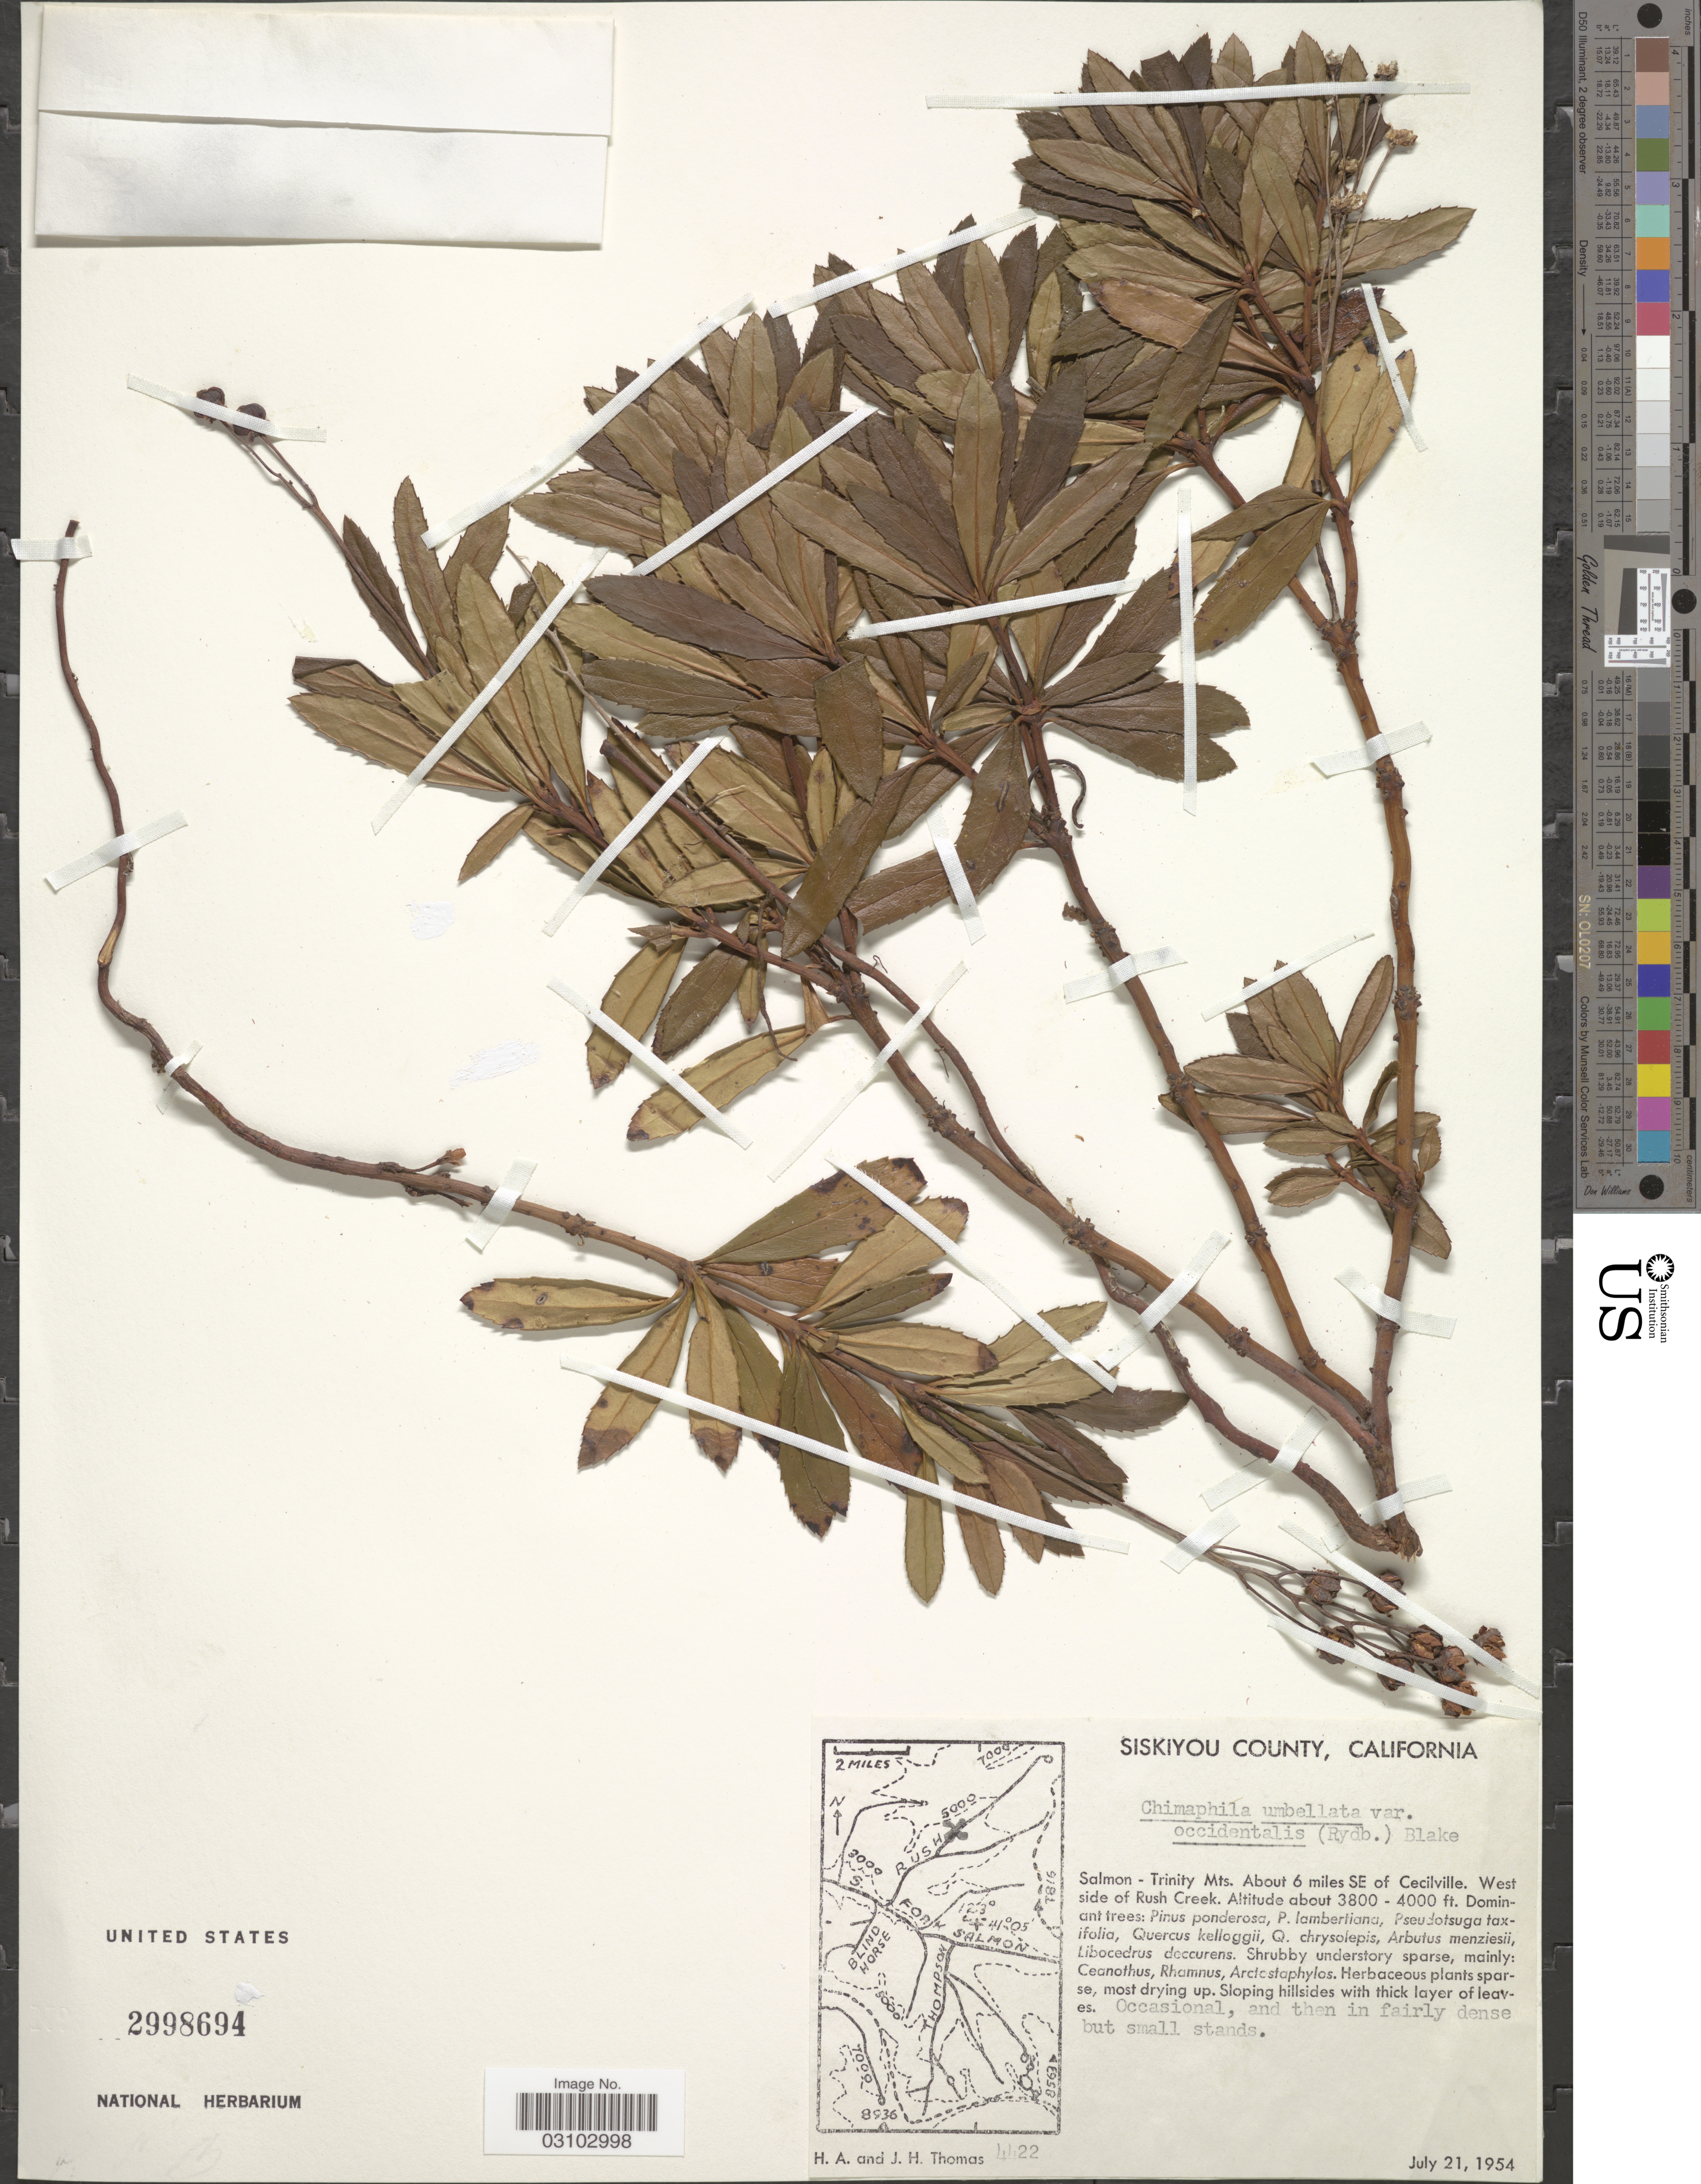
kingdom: Plantae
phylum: Tracheophyta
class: Magnoliopsida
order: Ericales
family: Ericaceae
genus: Chimaphila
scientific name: Chimaphila umbellata subsp. occidentalis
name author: (Rydb.) Hultén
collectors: H. Thomas & J. H. Thomas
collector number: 4422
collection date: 1954-07-21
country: United States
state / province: California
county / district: Siskiyou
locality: Siskiyou County. Salmon - Trinity Mts. About 6 miles SE of Cecilville. West side of Rush Creek.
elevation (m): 1158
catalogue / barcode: US 2998694